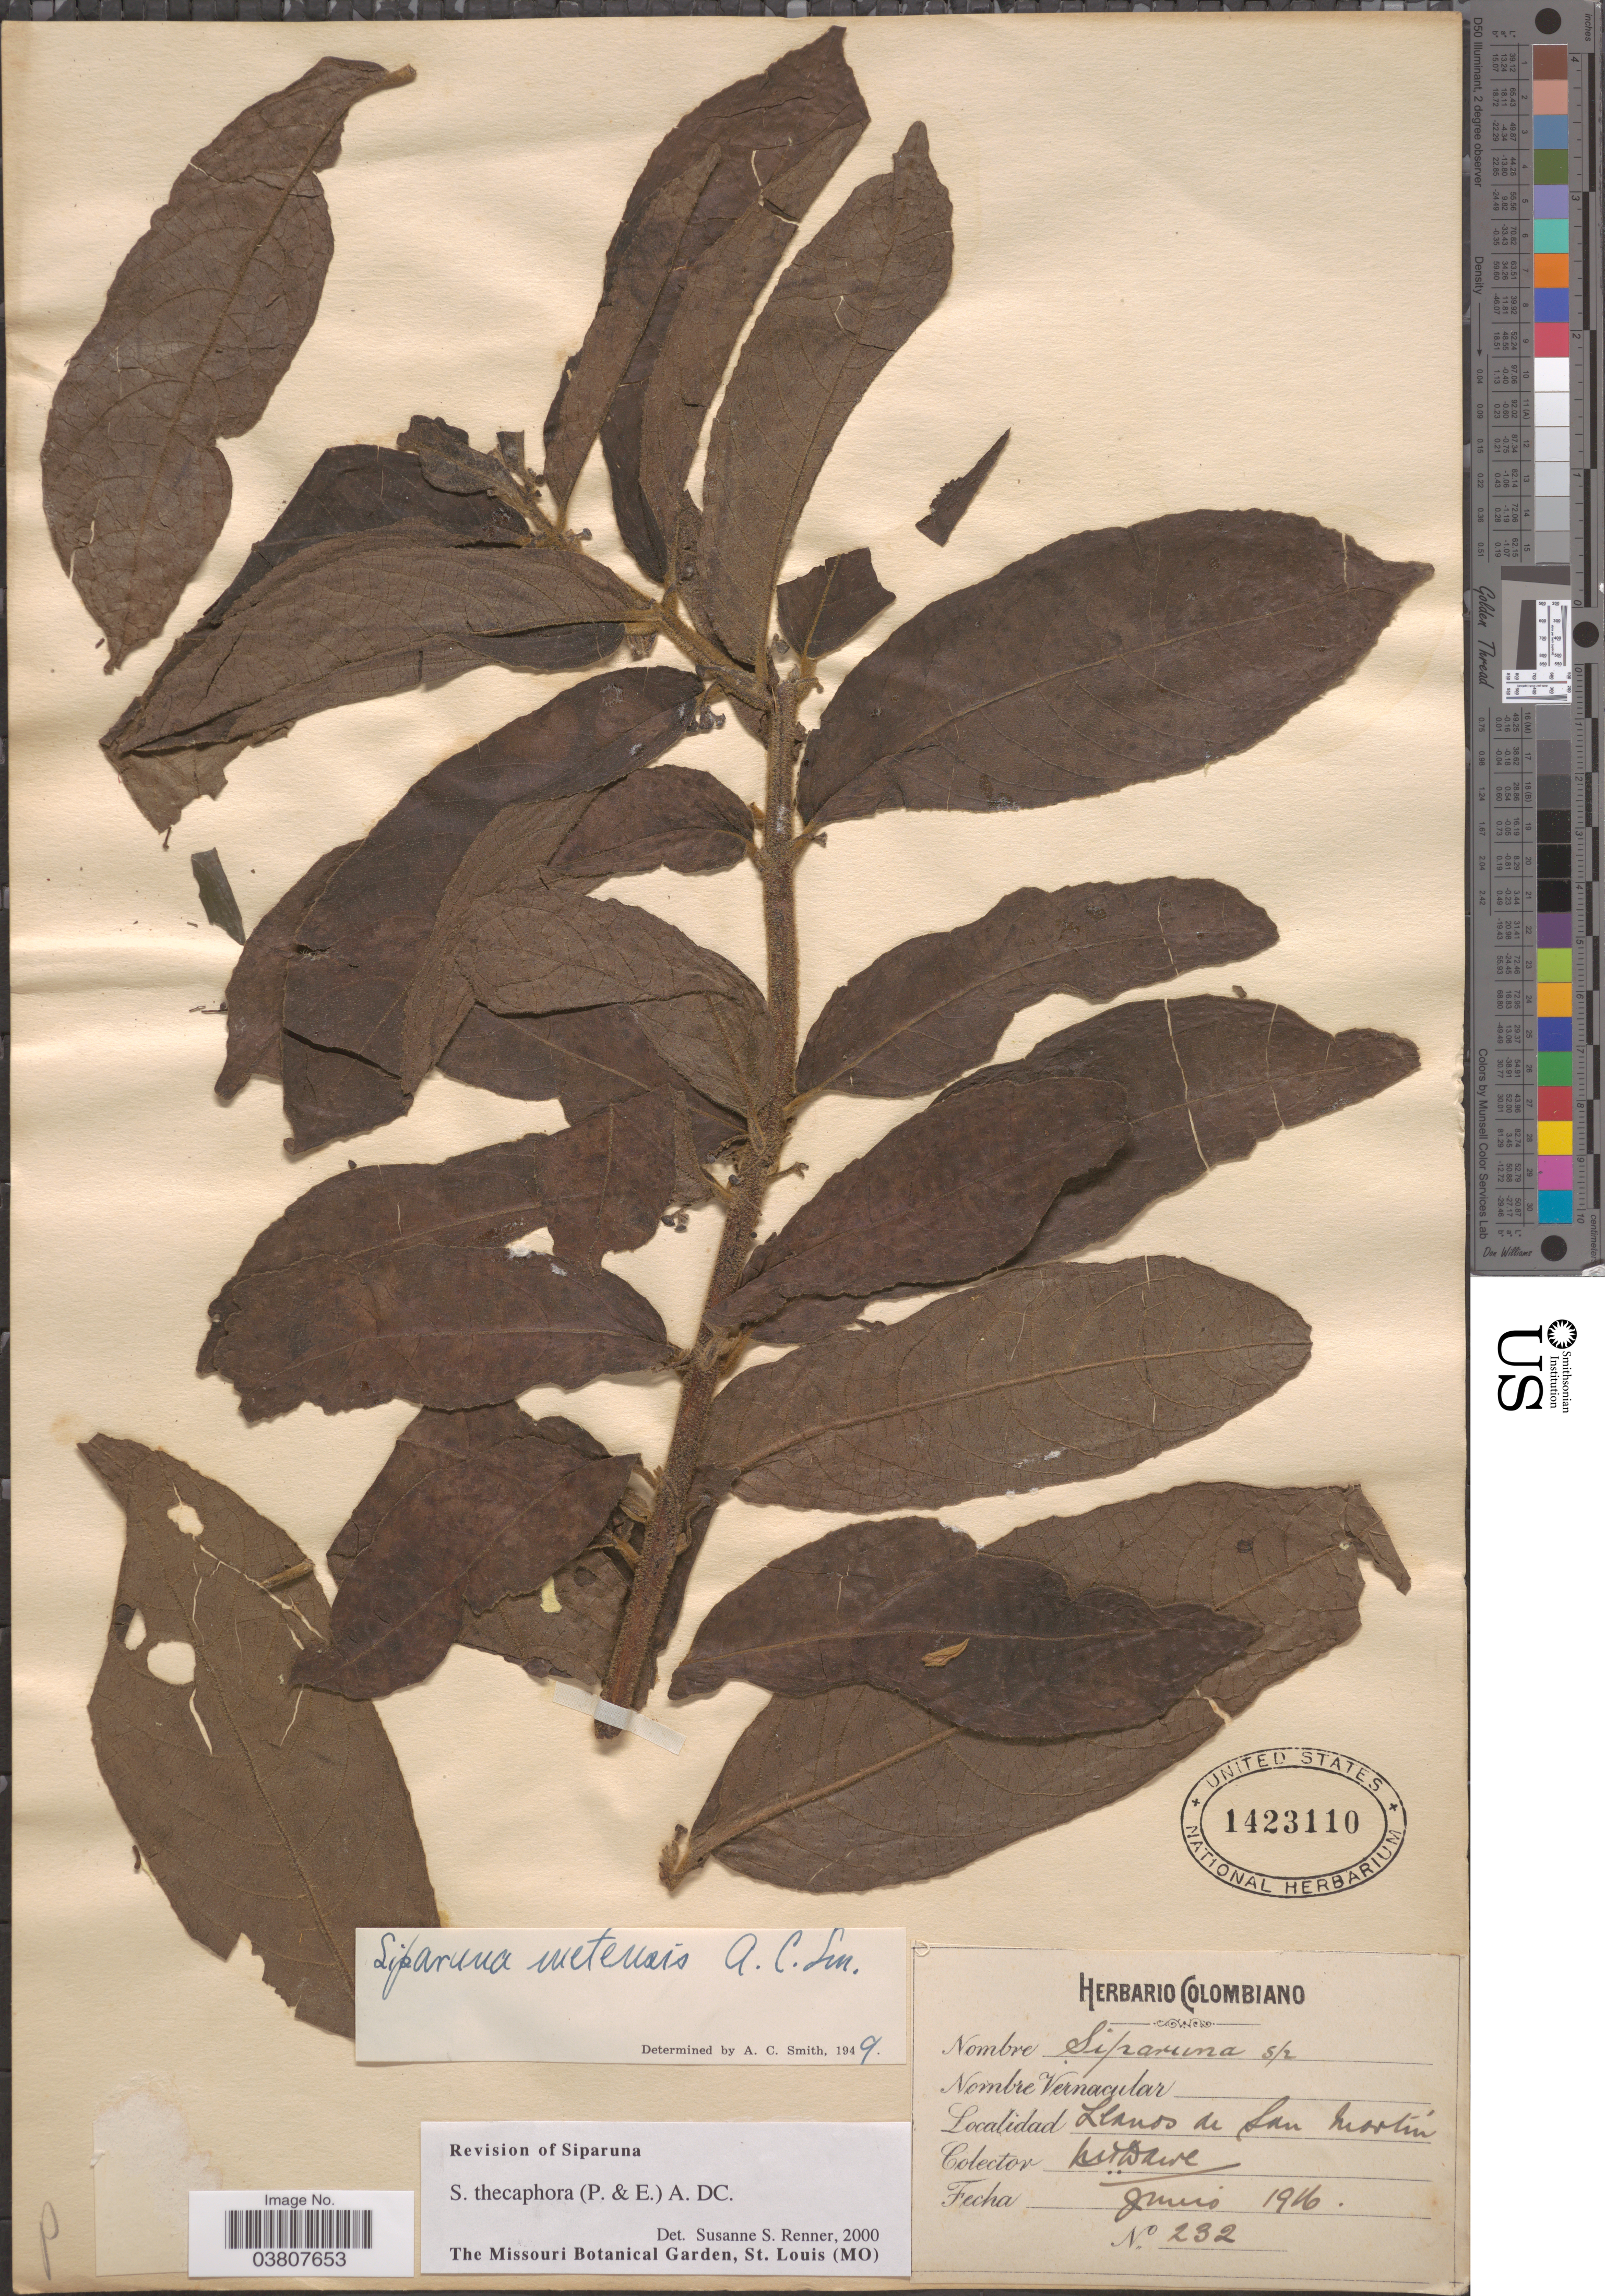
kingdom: Plantae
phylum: Tracheophyta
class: Magnoliopsida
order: Laurales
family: Siparunaceae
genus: Siparuna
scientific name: Siparuna thecaphora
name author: (Poepp. & Endl.) A. DC.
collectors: M. T. Dawe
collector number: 232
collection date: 1916-06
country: Colombia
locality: Llanos de San Martín.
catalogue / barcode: US 1423110